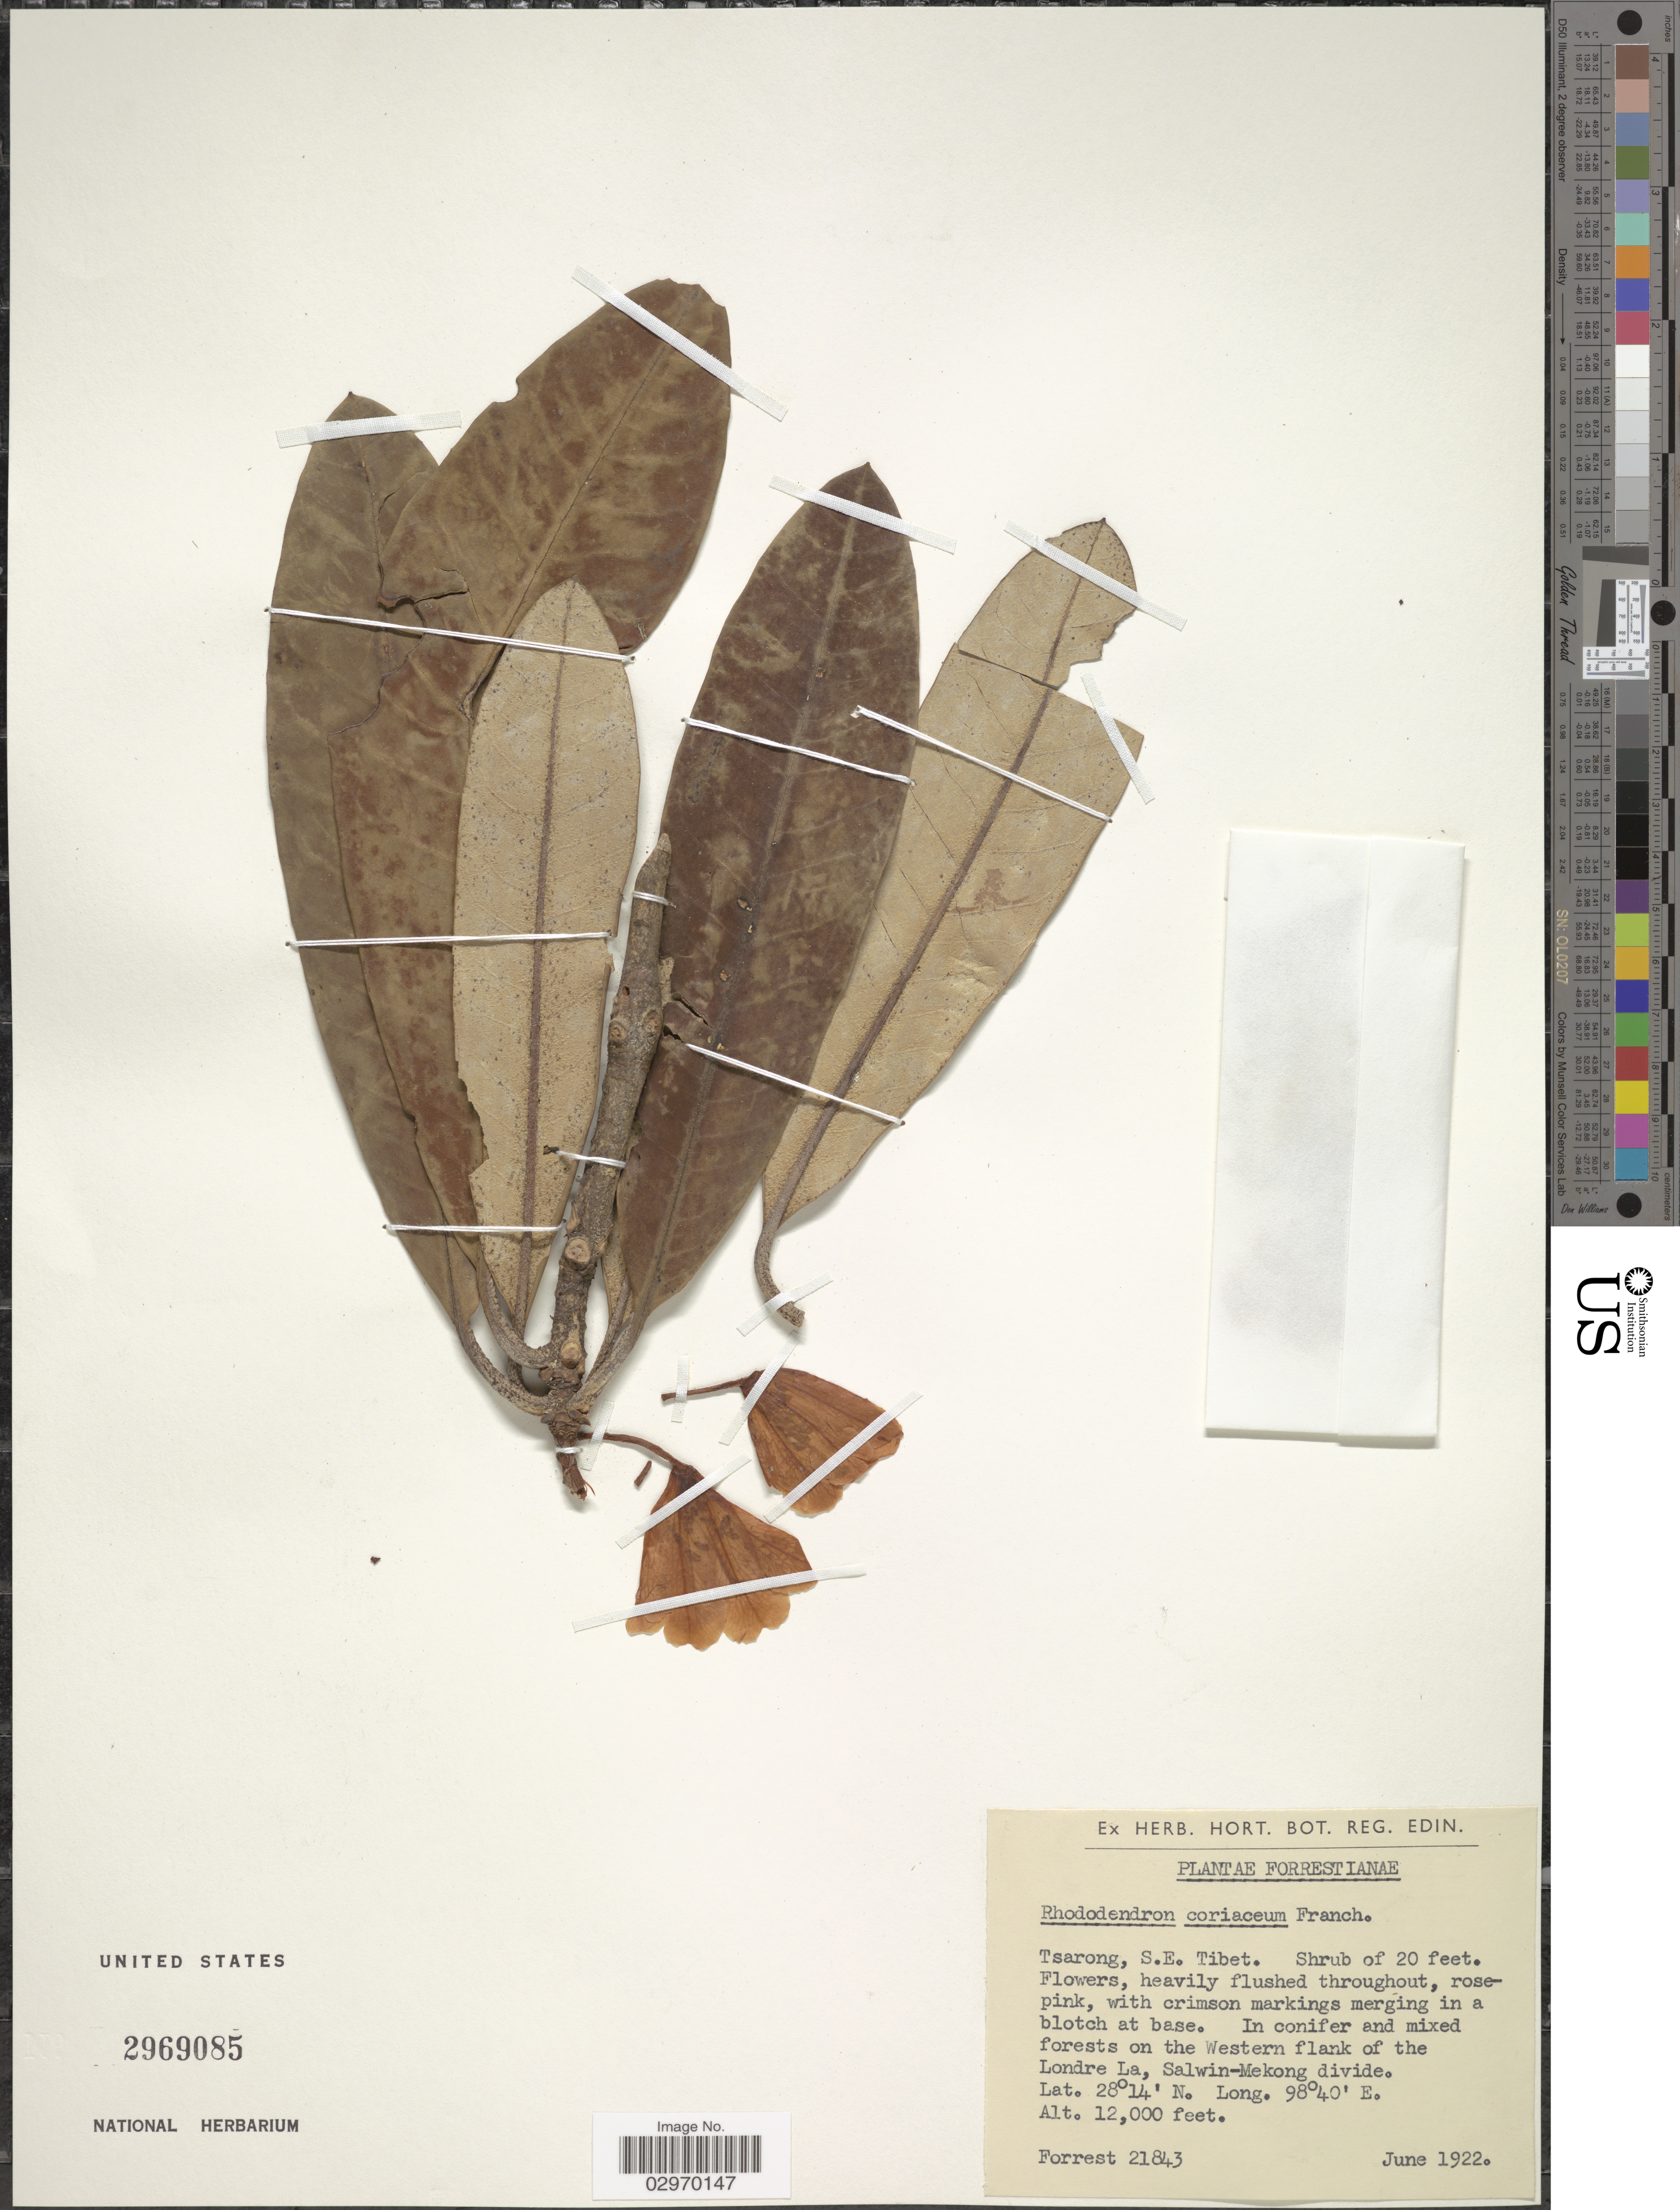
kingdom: Plantae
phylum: Tracheophyta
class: Magnoliopsida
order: Ericales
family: Ericaceae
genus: Rhododendron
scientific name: Rhododendron coriaceum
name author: Franch.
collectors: -. Forrest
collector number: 21843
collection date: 1922-06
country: China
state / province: Xizang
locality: Tsarong, S.E. Tibet. On the Western flank of the Londre La, Salwin-Mekong divide.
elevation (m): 3658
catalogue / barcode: US 2969085